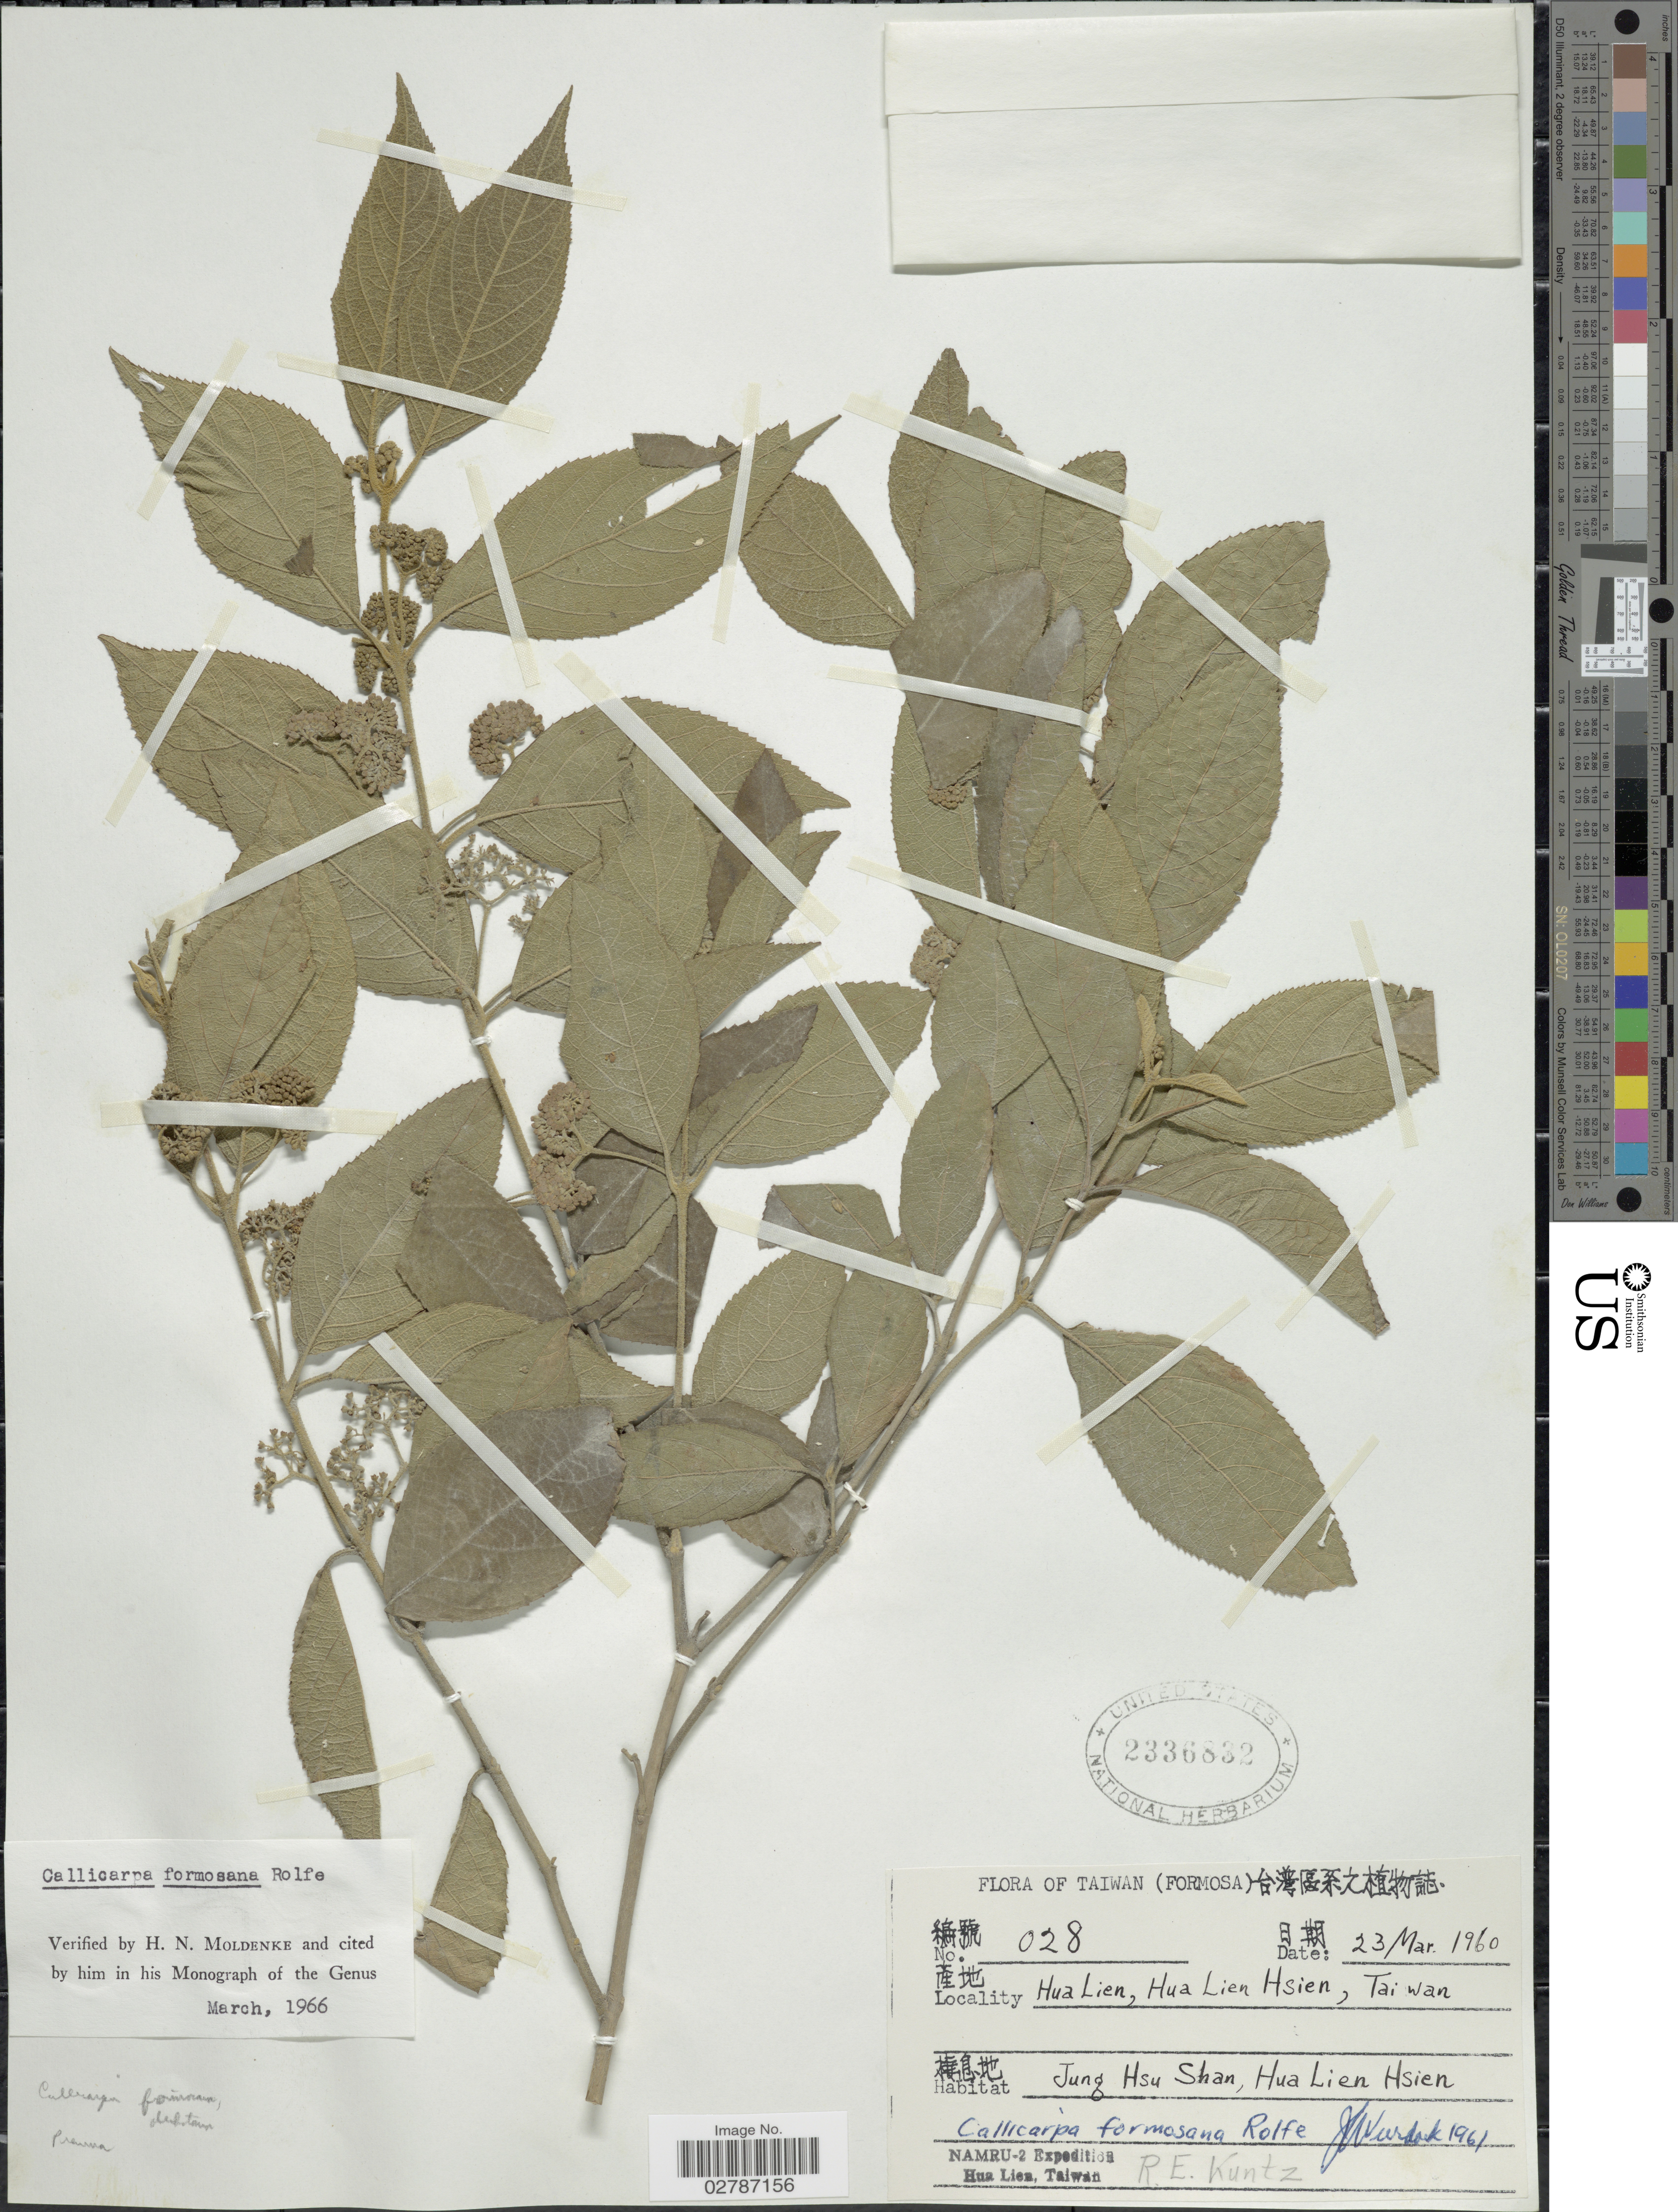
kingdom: Plantae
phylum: Tracheophyta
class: Magnoliopsida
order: Lamiales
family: Lamiaceae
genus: Callicarpa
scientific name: Callicarpa formosana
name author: Rolfe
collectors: R. E. Kuntz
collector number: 028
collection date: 1960-03-23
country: Taiwan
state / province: Hualien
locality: Formosa. Hua Lien, Hua Lien Hsien. Jung Hsu Shan, Hua Lien Hsien.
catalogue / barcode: US 2336832